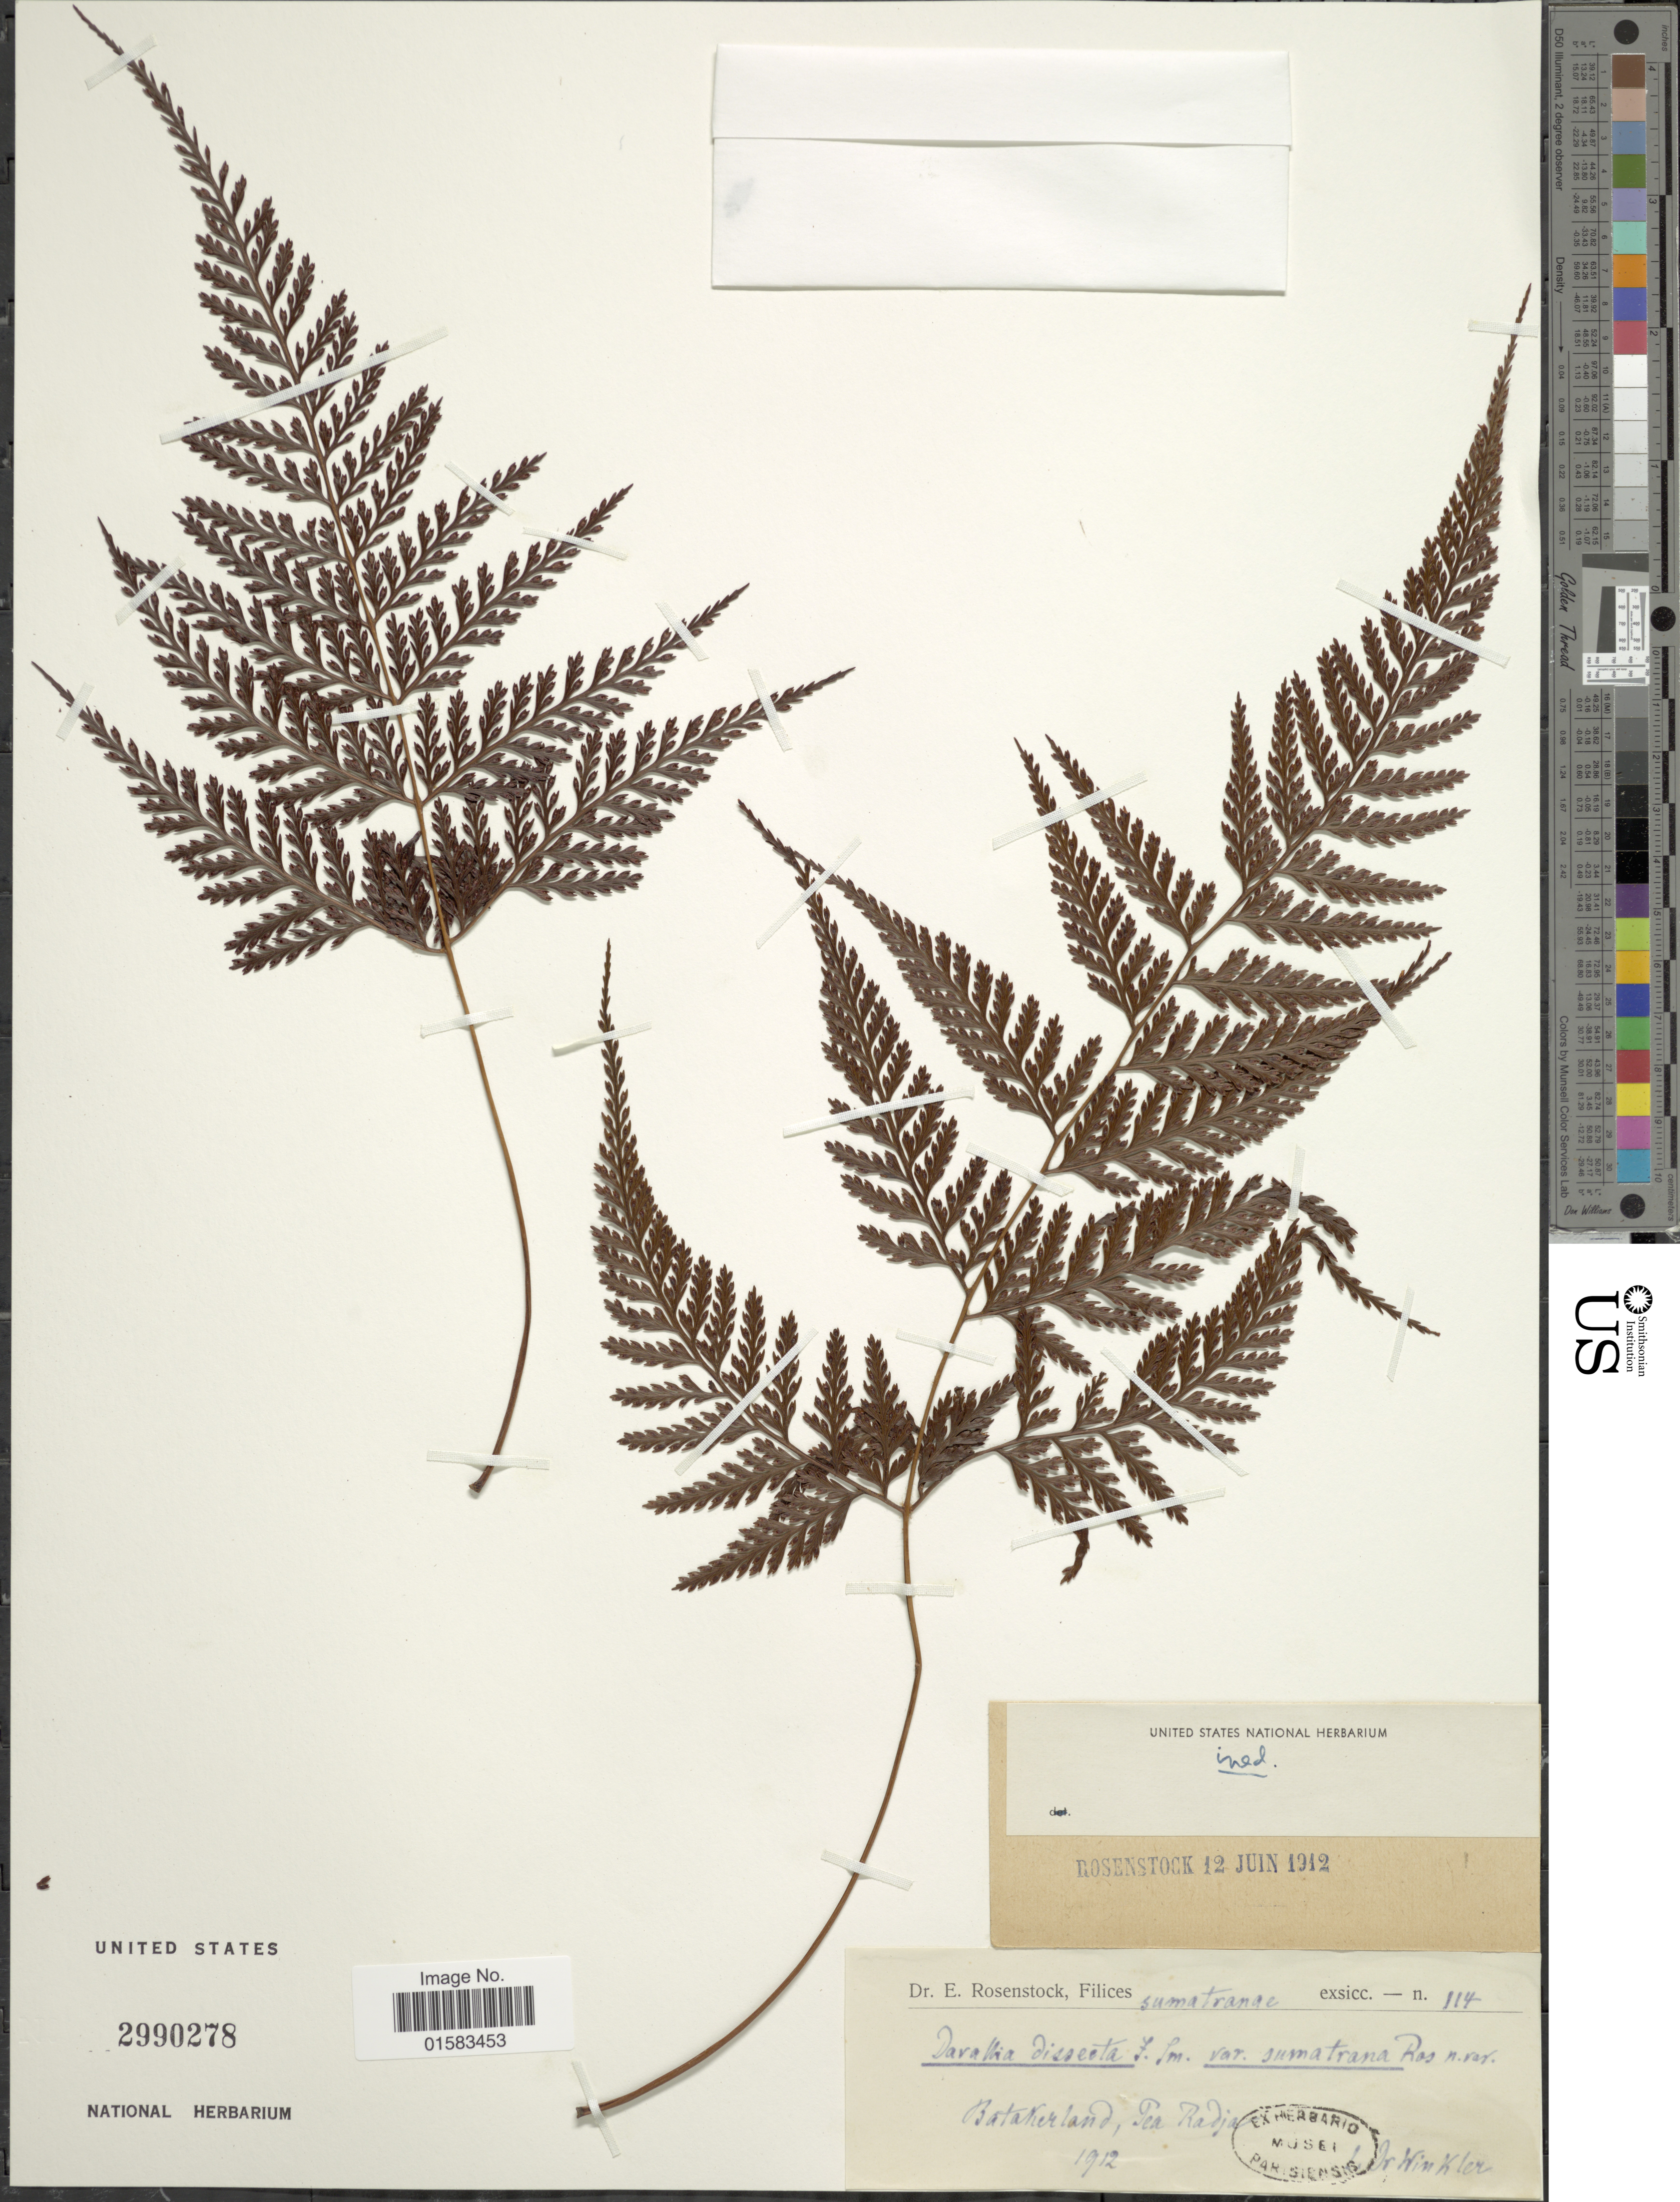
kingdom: Plantae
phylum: Tracheophyta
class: Polypodiopsida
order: Polypodiales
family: Davalliaceae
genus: Davallia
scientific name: Davallia trichomanoides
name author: Blume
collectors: -. Winkler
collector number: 114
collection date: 1912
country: Indonesia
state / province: Sumatra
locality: Batakerland, Pea Radja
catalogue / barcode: US 2990278